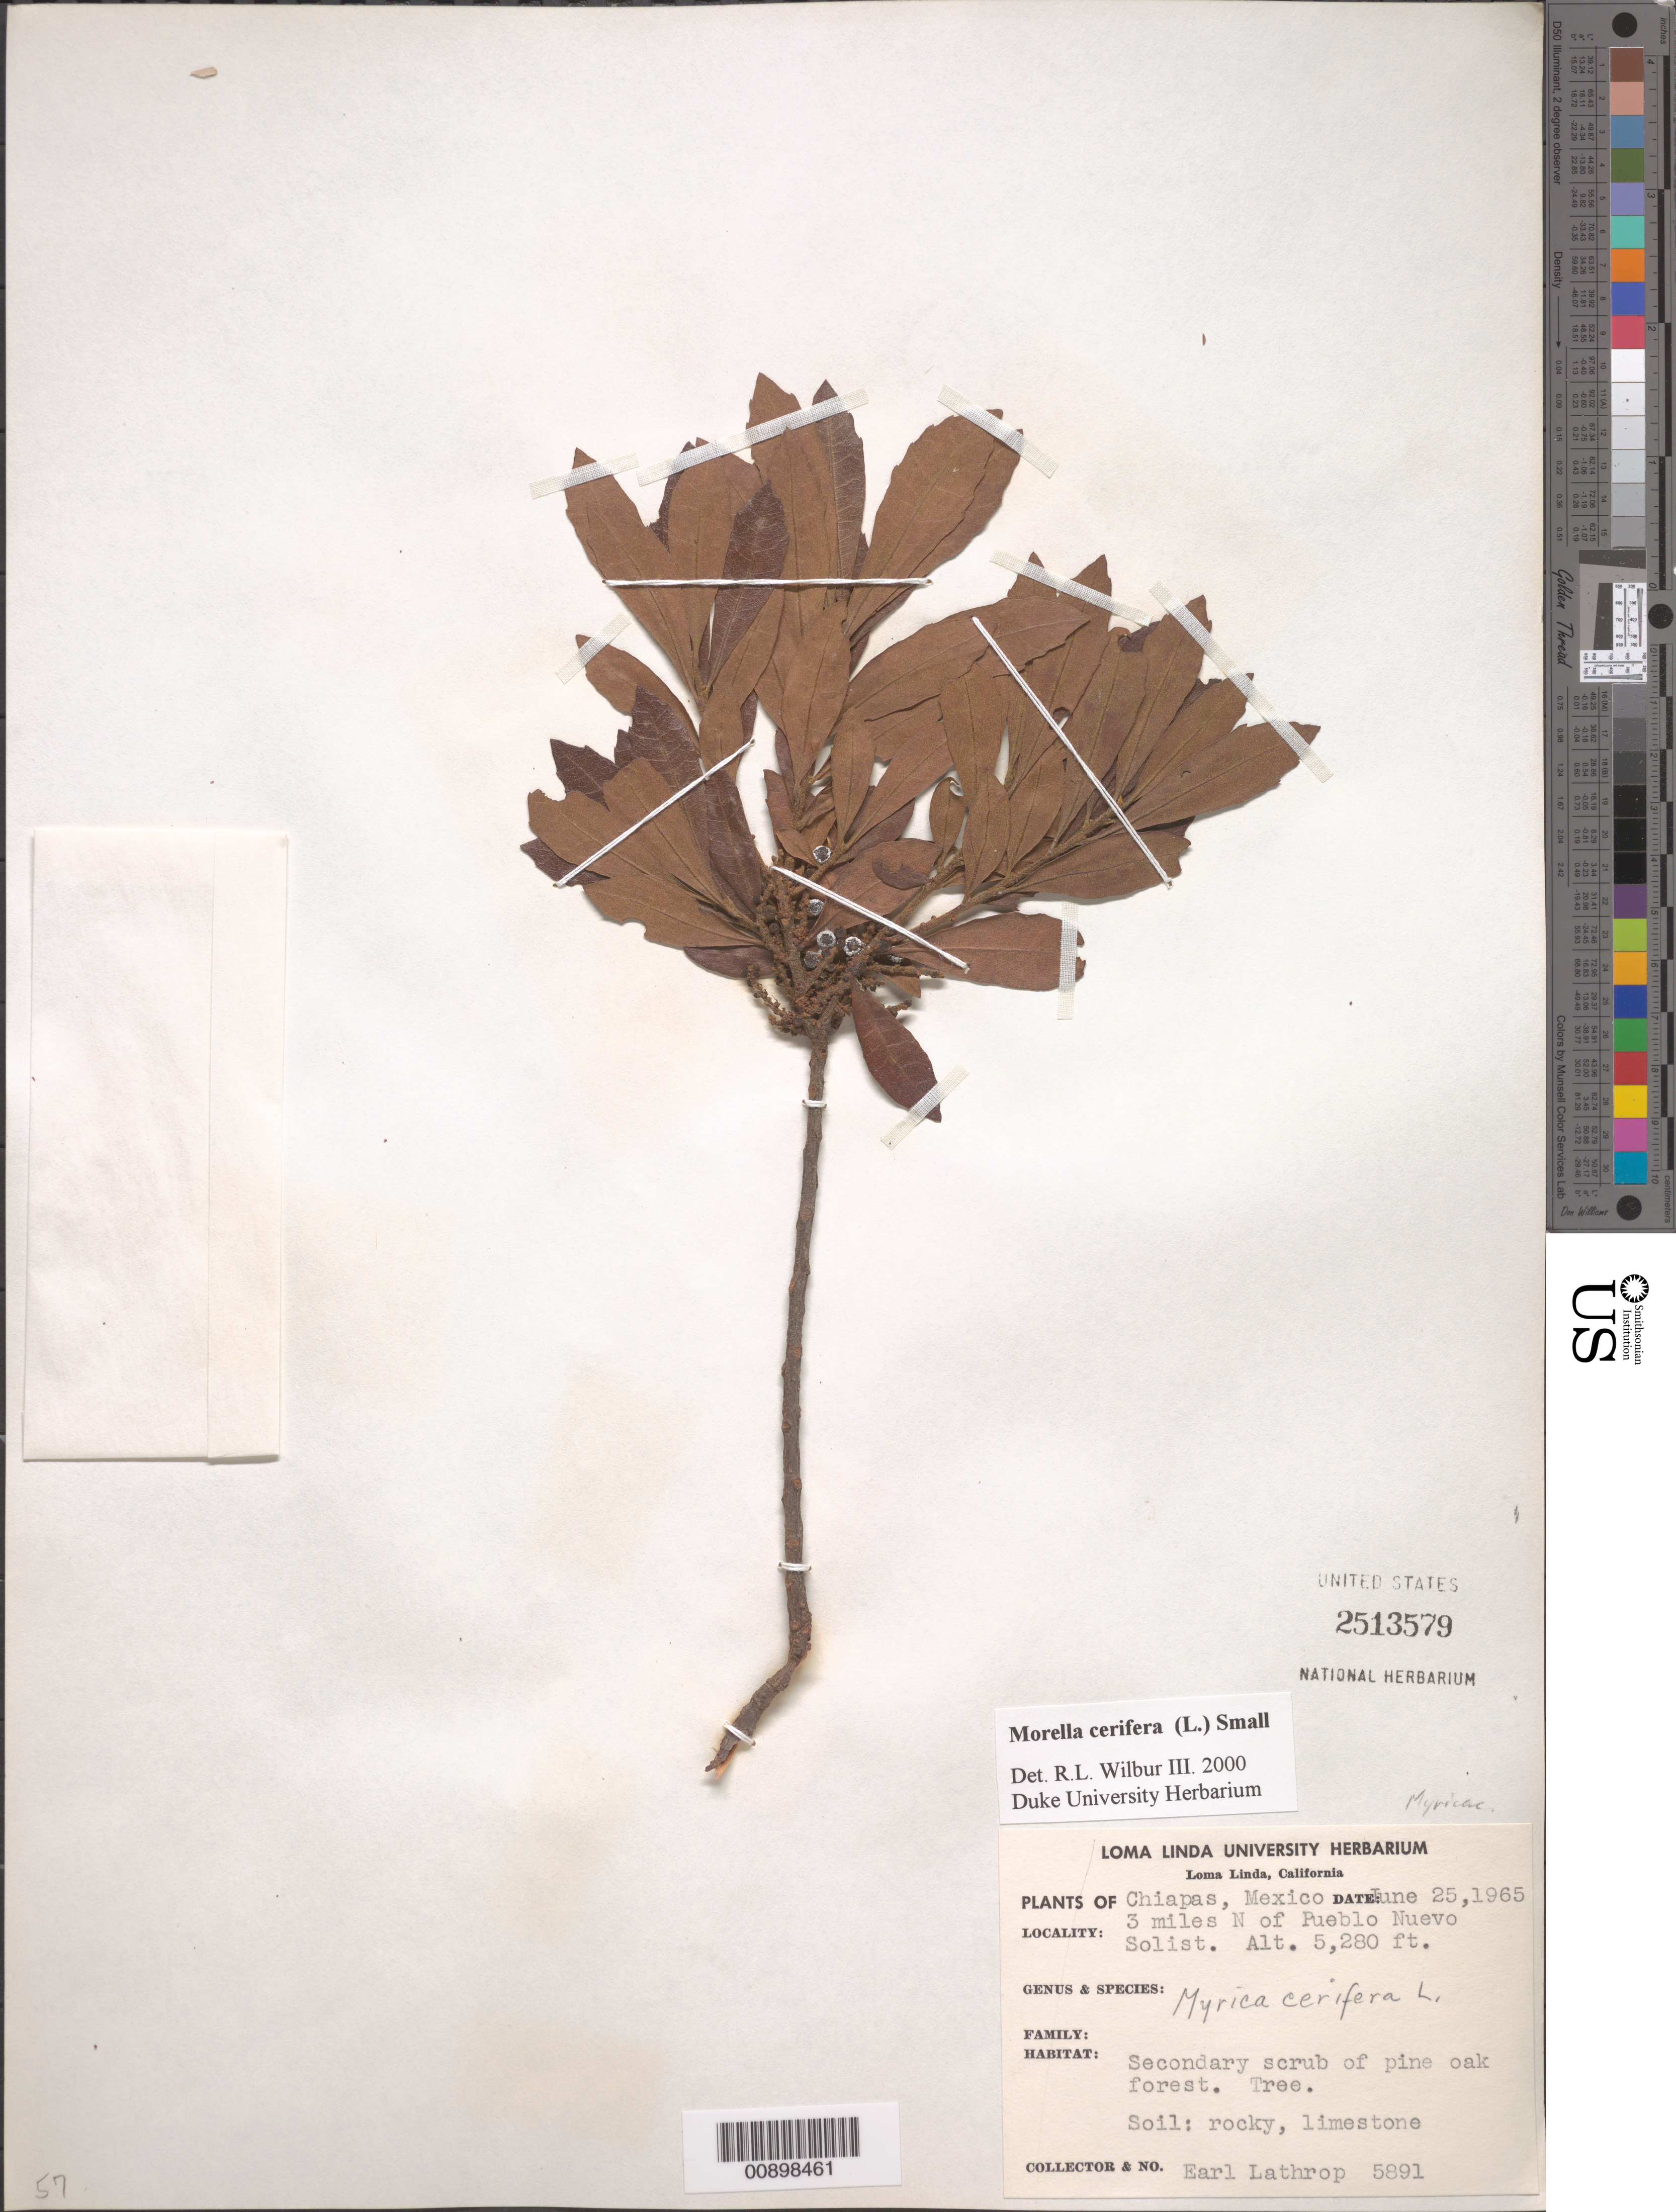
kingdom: Plantae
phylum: Tracheophyta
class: Magnoliopsida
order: Fagales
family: Myricaceae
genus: Morella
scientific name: Morella cerifera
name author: (L.) Small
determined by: Wilbur, R. L.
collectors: E. W. Lathrop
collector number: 5891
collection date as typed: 25 Jun 1965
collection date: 1965-06-25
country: Mexico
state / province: Chiapas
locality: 3 miles N of Pueblo Nuevo Solist. Chiapas.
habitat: Secondary scrub of pine oak forest. Soil: rocky, limestone.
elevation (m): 1609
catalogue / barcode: US 2513579